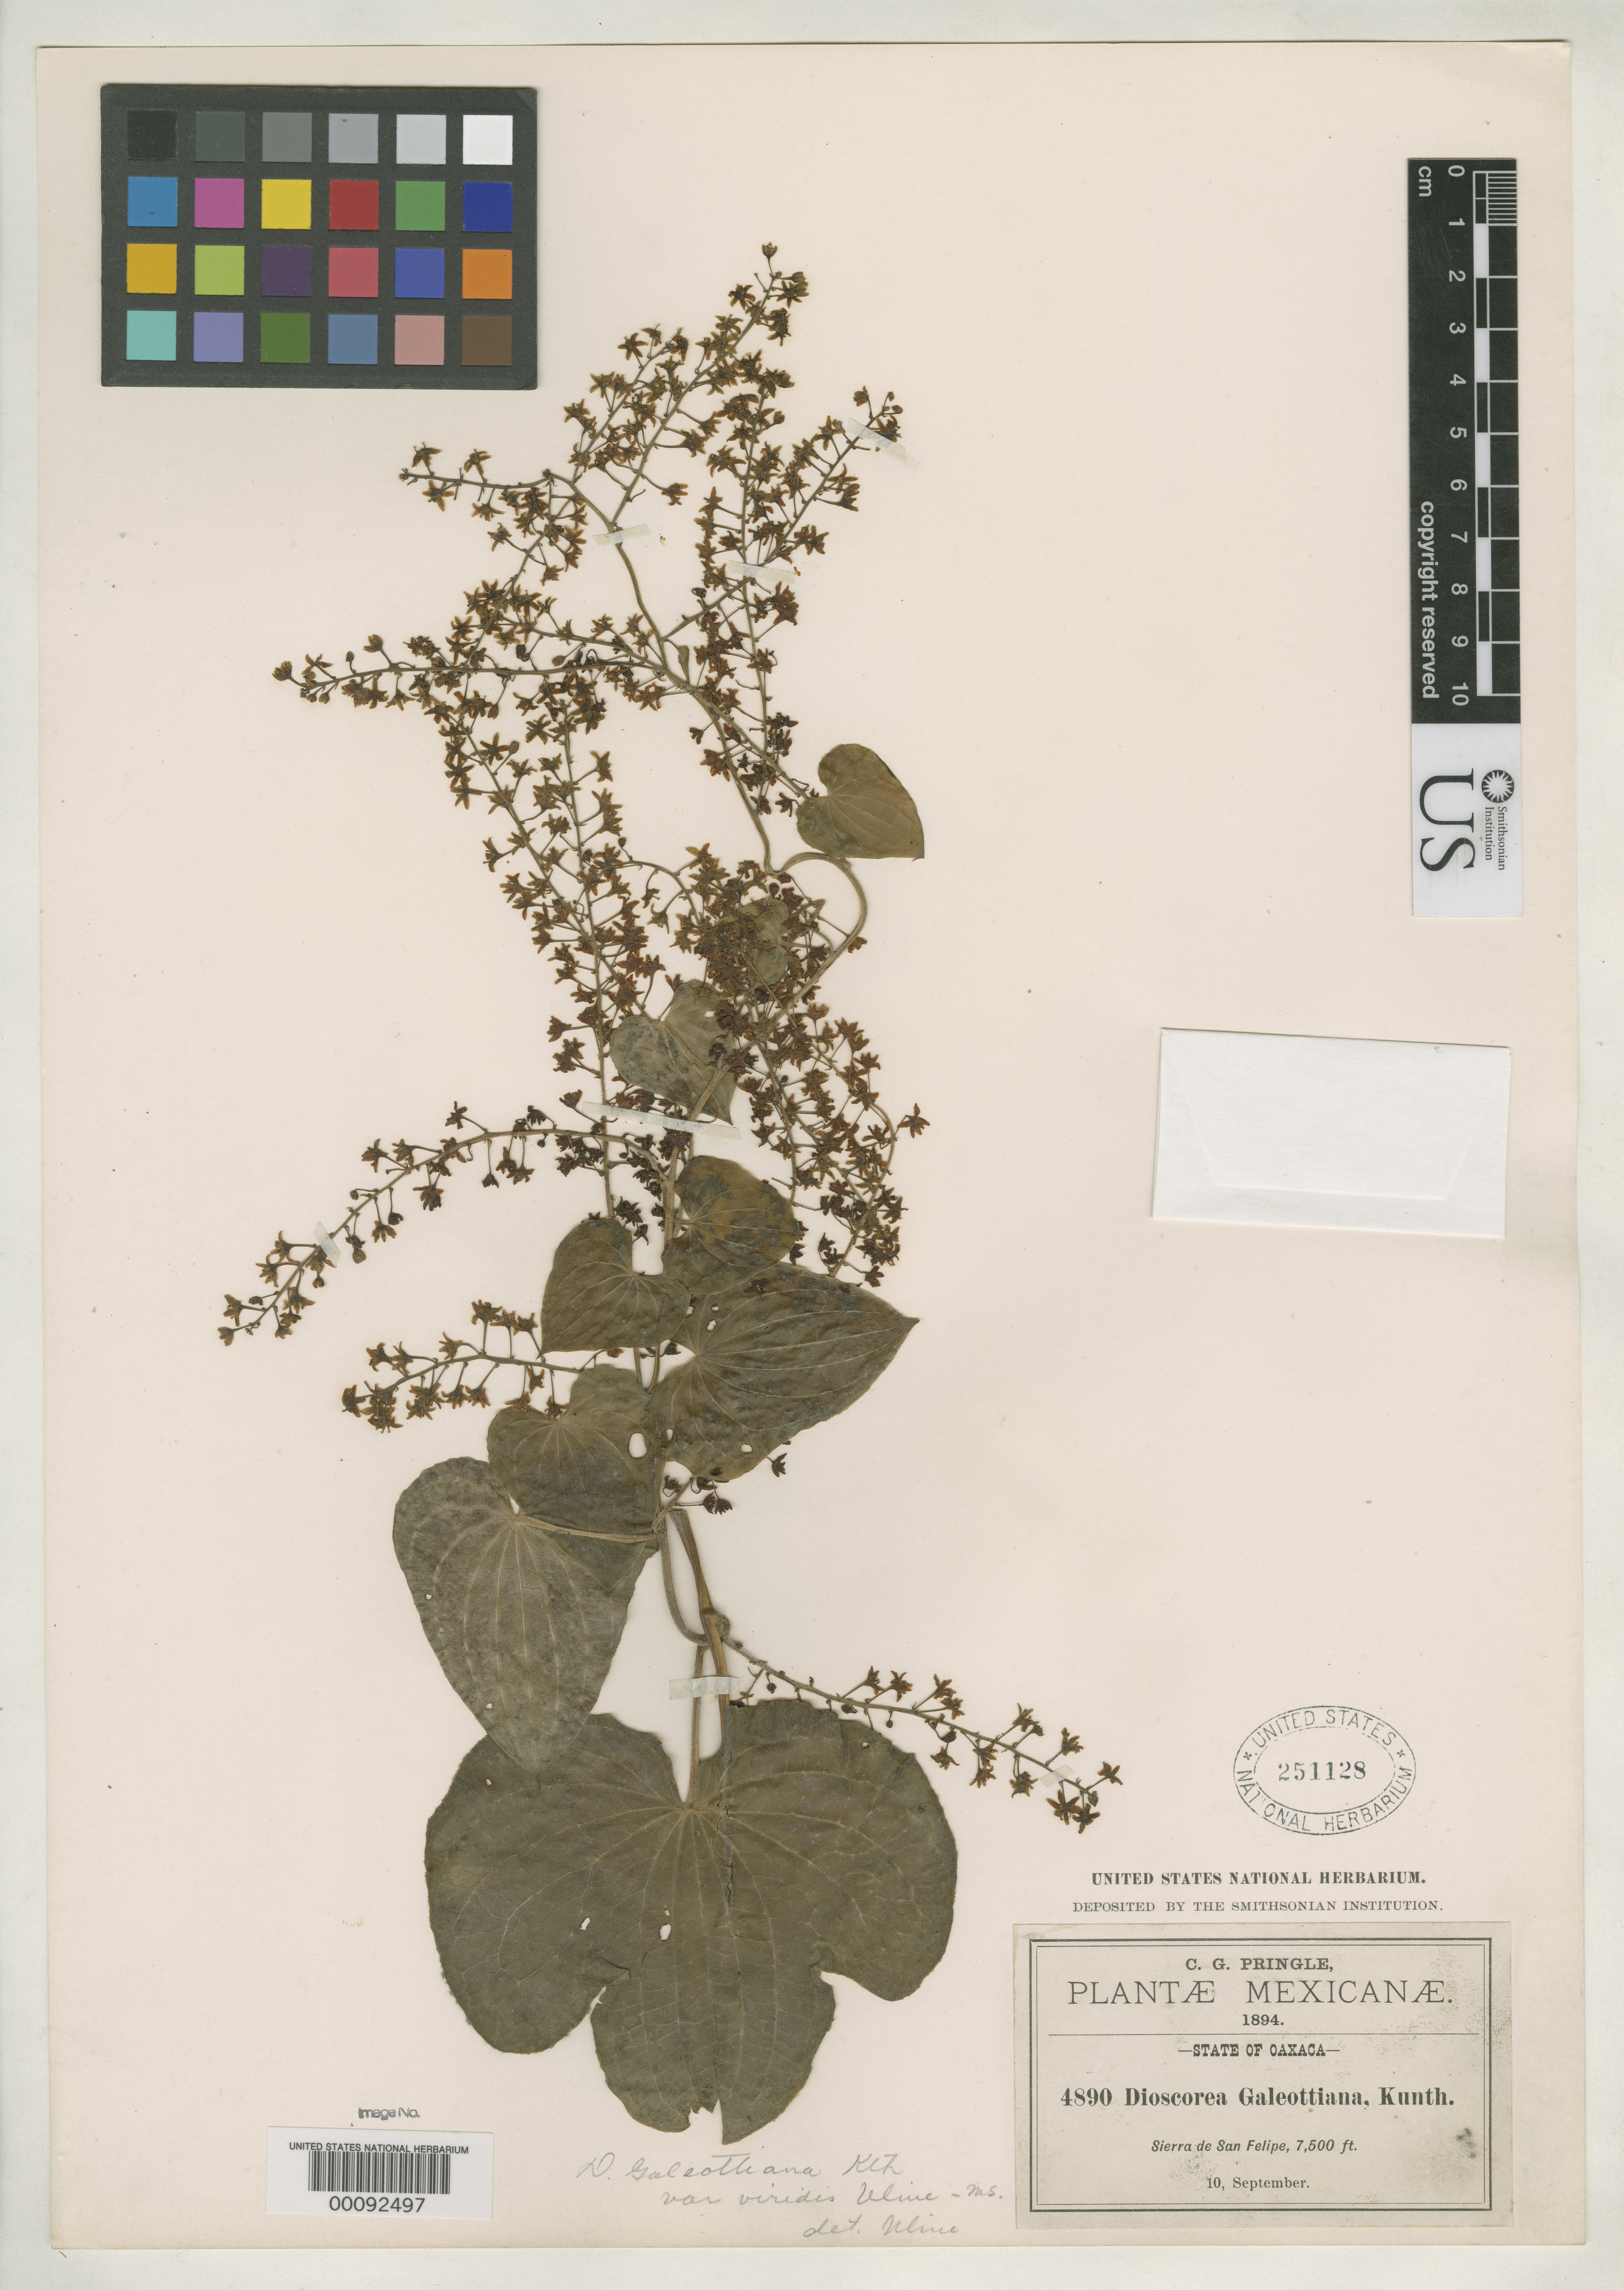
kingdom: Plantae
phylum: Tracheophyta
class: Liliopsida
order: Dioscoreales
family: Dioscoreaceae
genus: Dioscorea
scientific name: Dioscorea convolvulacea var. viridis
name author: Uline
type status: Type Collection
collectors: C. G. Pringle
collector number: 4890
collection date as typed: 10 Sep 1894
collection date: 1894-09-10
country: Mexico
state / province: Oaxaca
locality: Sierra de San Felipe.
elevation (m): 2134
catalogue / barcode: US 251128